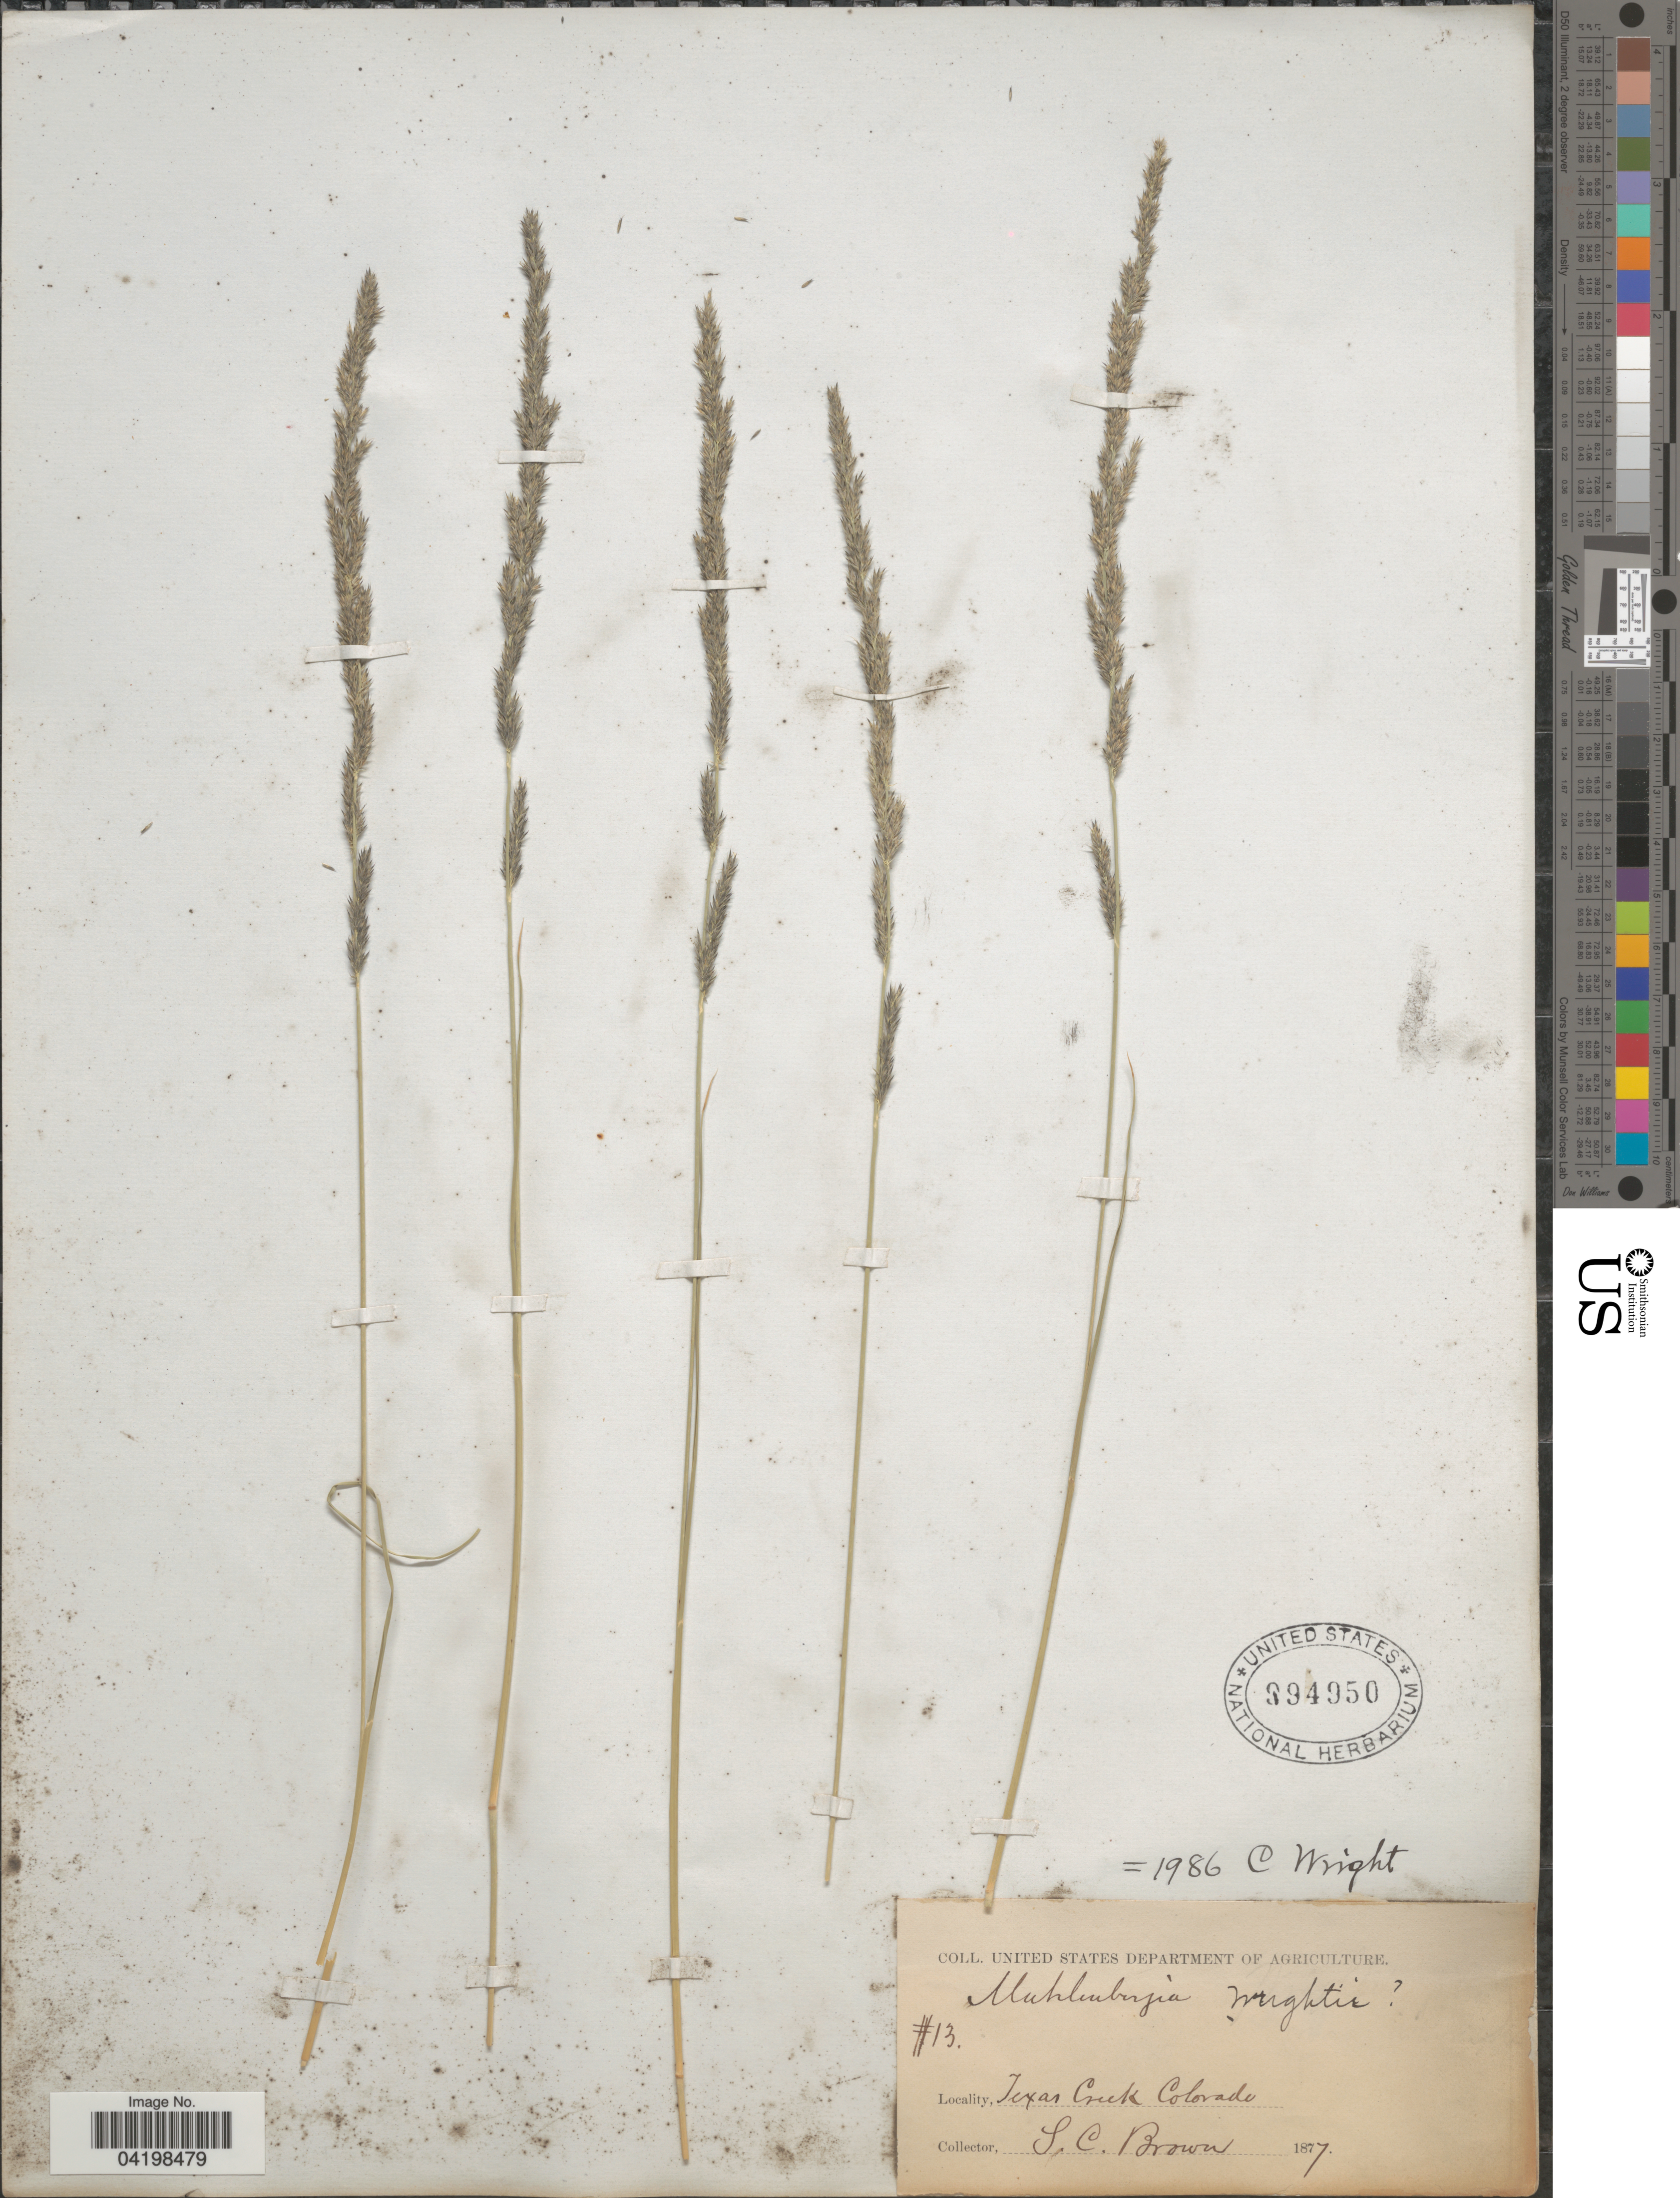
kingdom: Plantae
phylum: Tracheophyta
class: Liliopsida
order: Poales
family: Poaceae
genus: Muhlenbergia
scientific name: Muhlenbergia wrightii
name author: Vasey ex J.M. Coult.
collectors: S. Brown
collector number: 13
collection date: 1877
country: United States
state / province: Colorado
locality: Texas Creek.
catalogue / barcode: US 994950